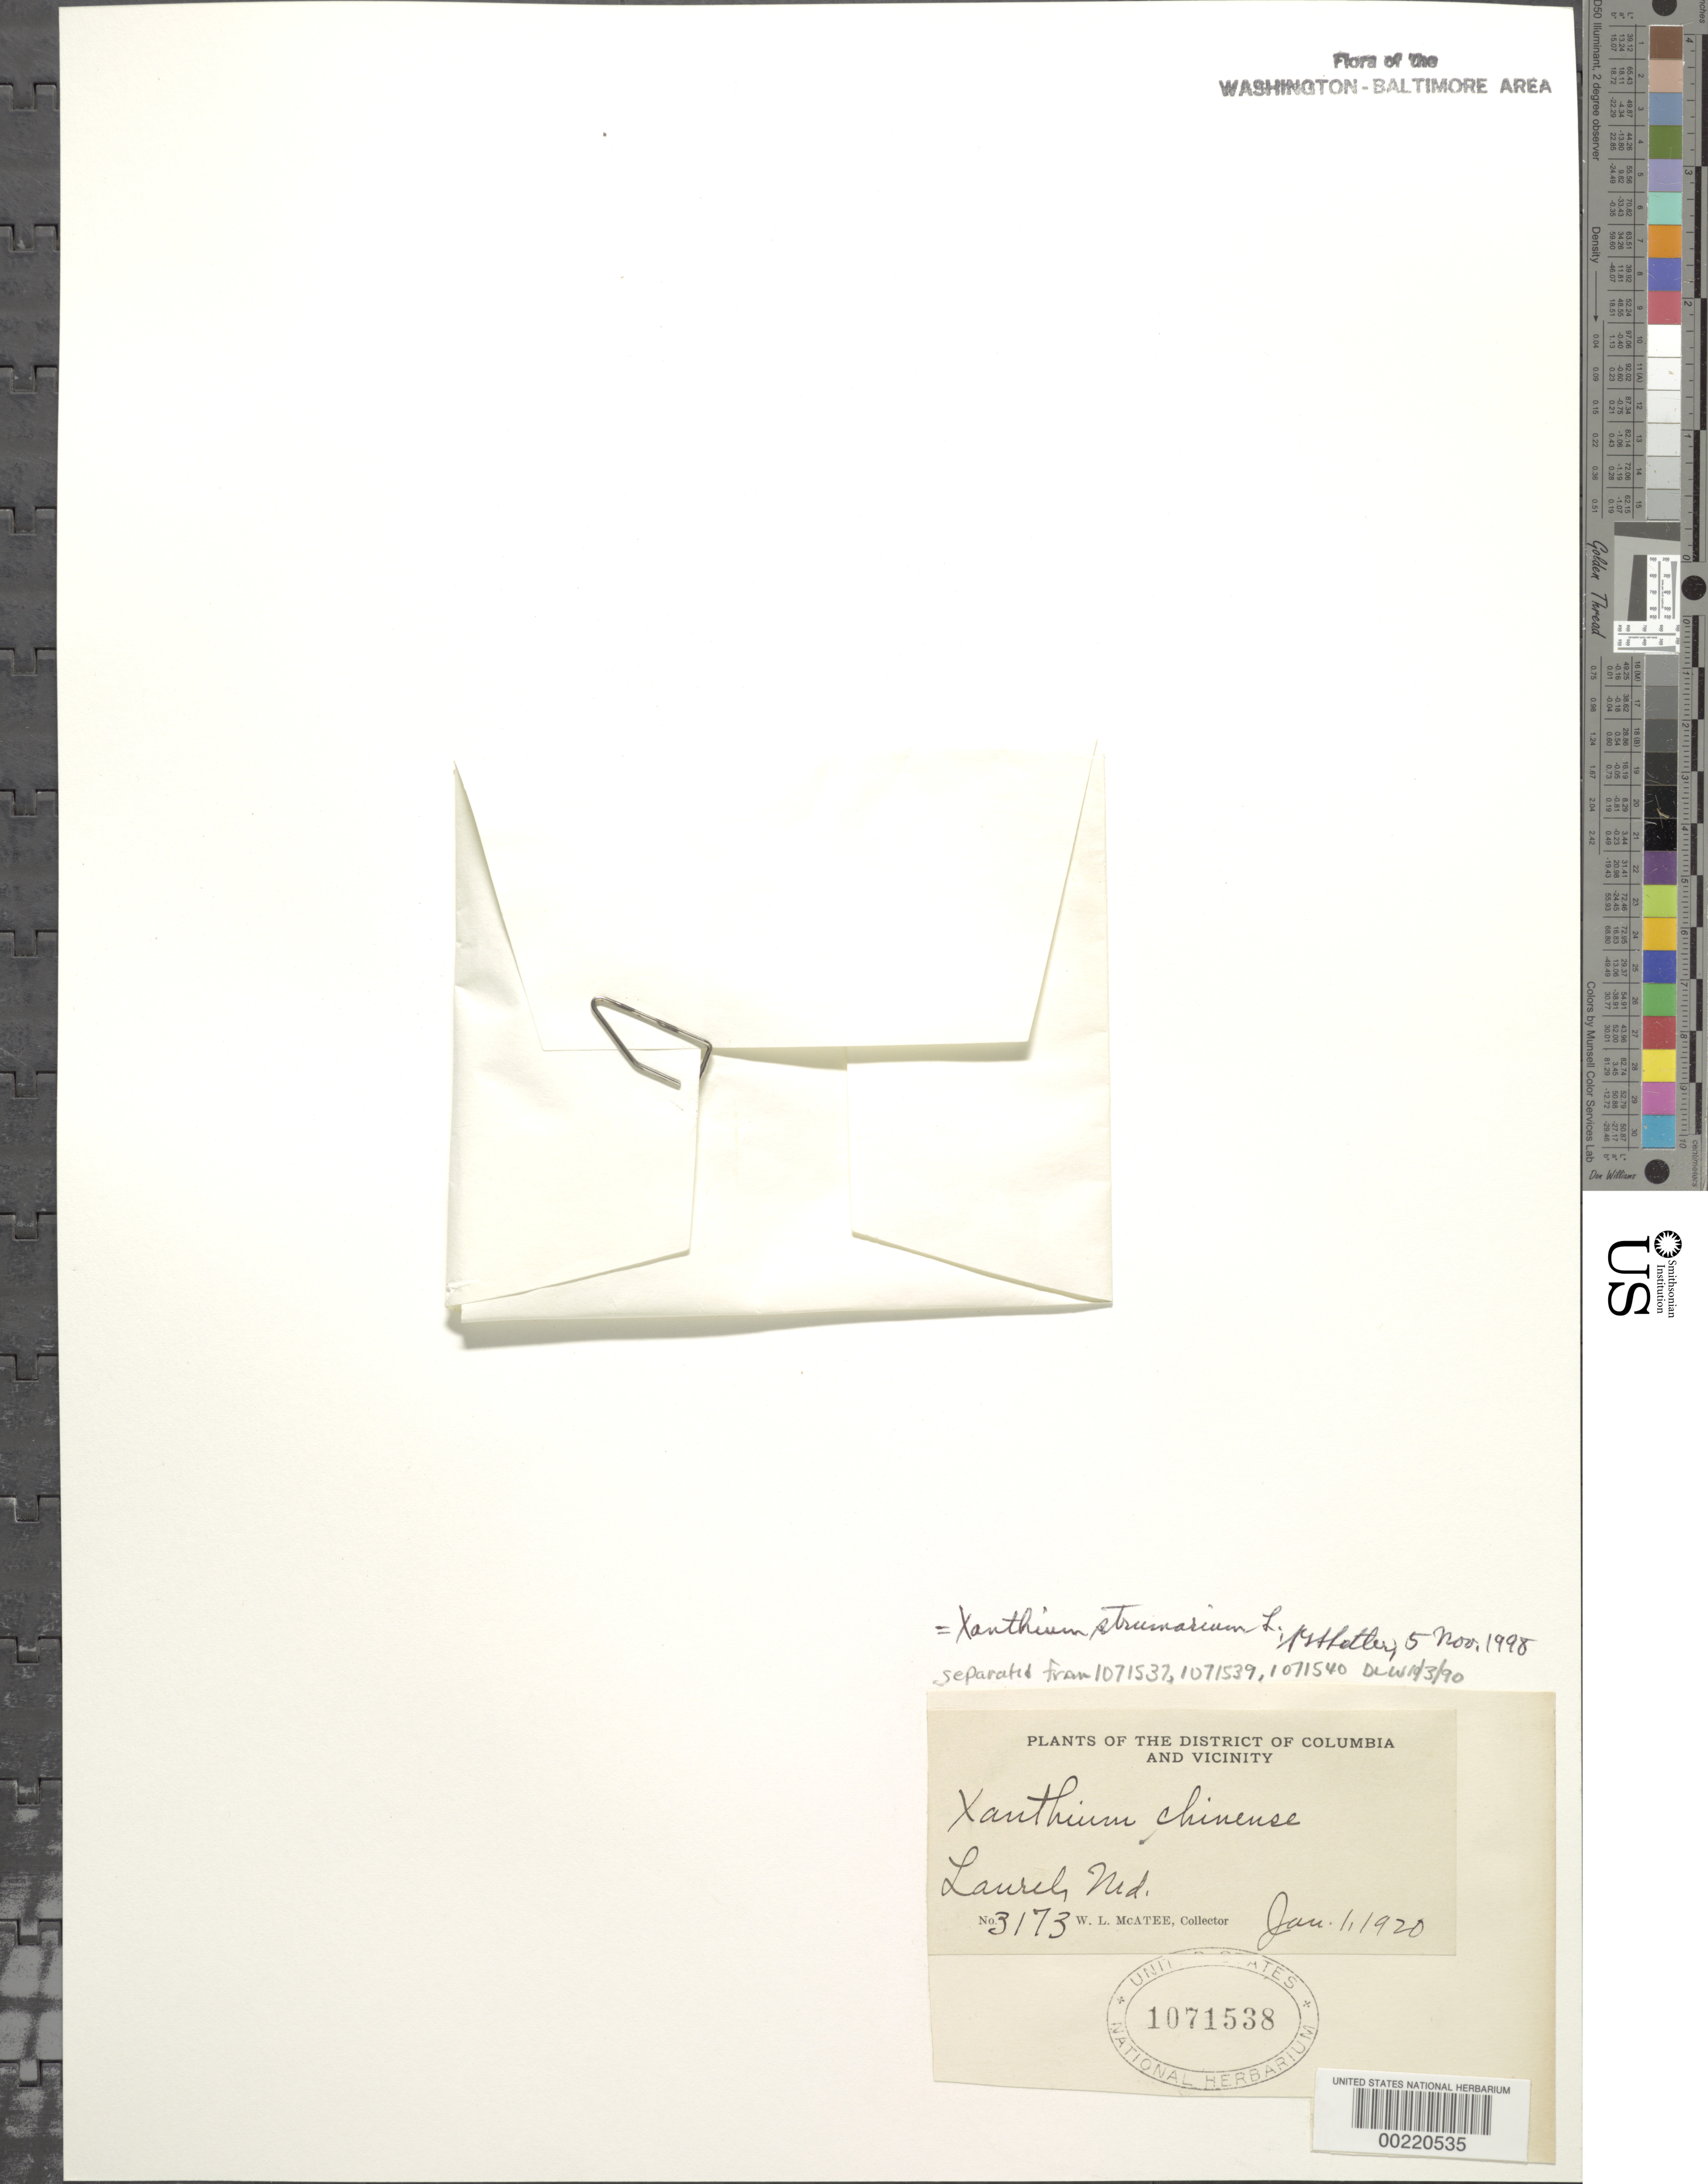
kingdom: Plantae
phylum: Tracheophyta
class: Magnoliopsida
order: Asterales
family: Asteraceae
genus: Xanthium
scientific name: Xanthium strumarium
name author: L.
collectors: W. McAtee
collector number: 3173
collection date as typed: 01 Jan 1920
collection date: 1920-01-01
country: United States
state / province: Maryland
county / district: Prince George's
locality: Laurel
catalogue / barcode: US 1071538